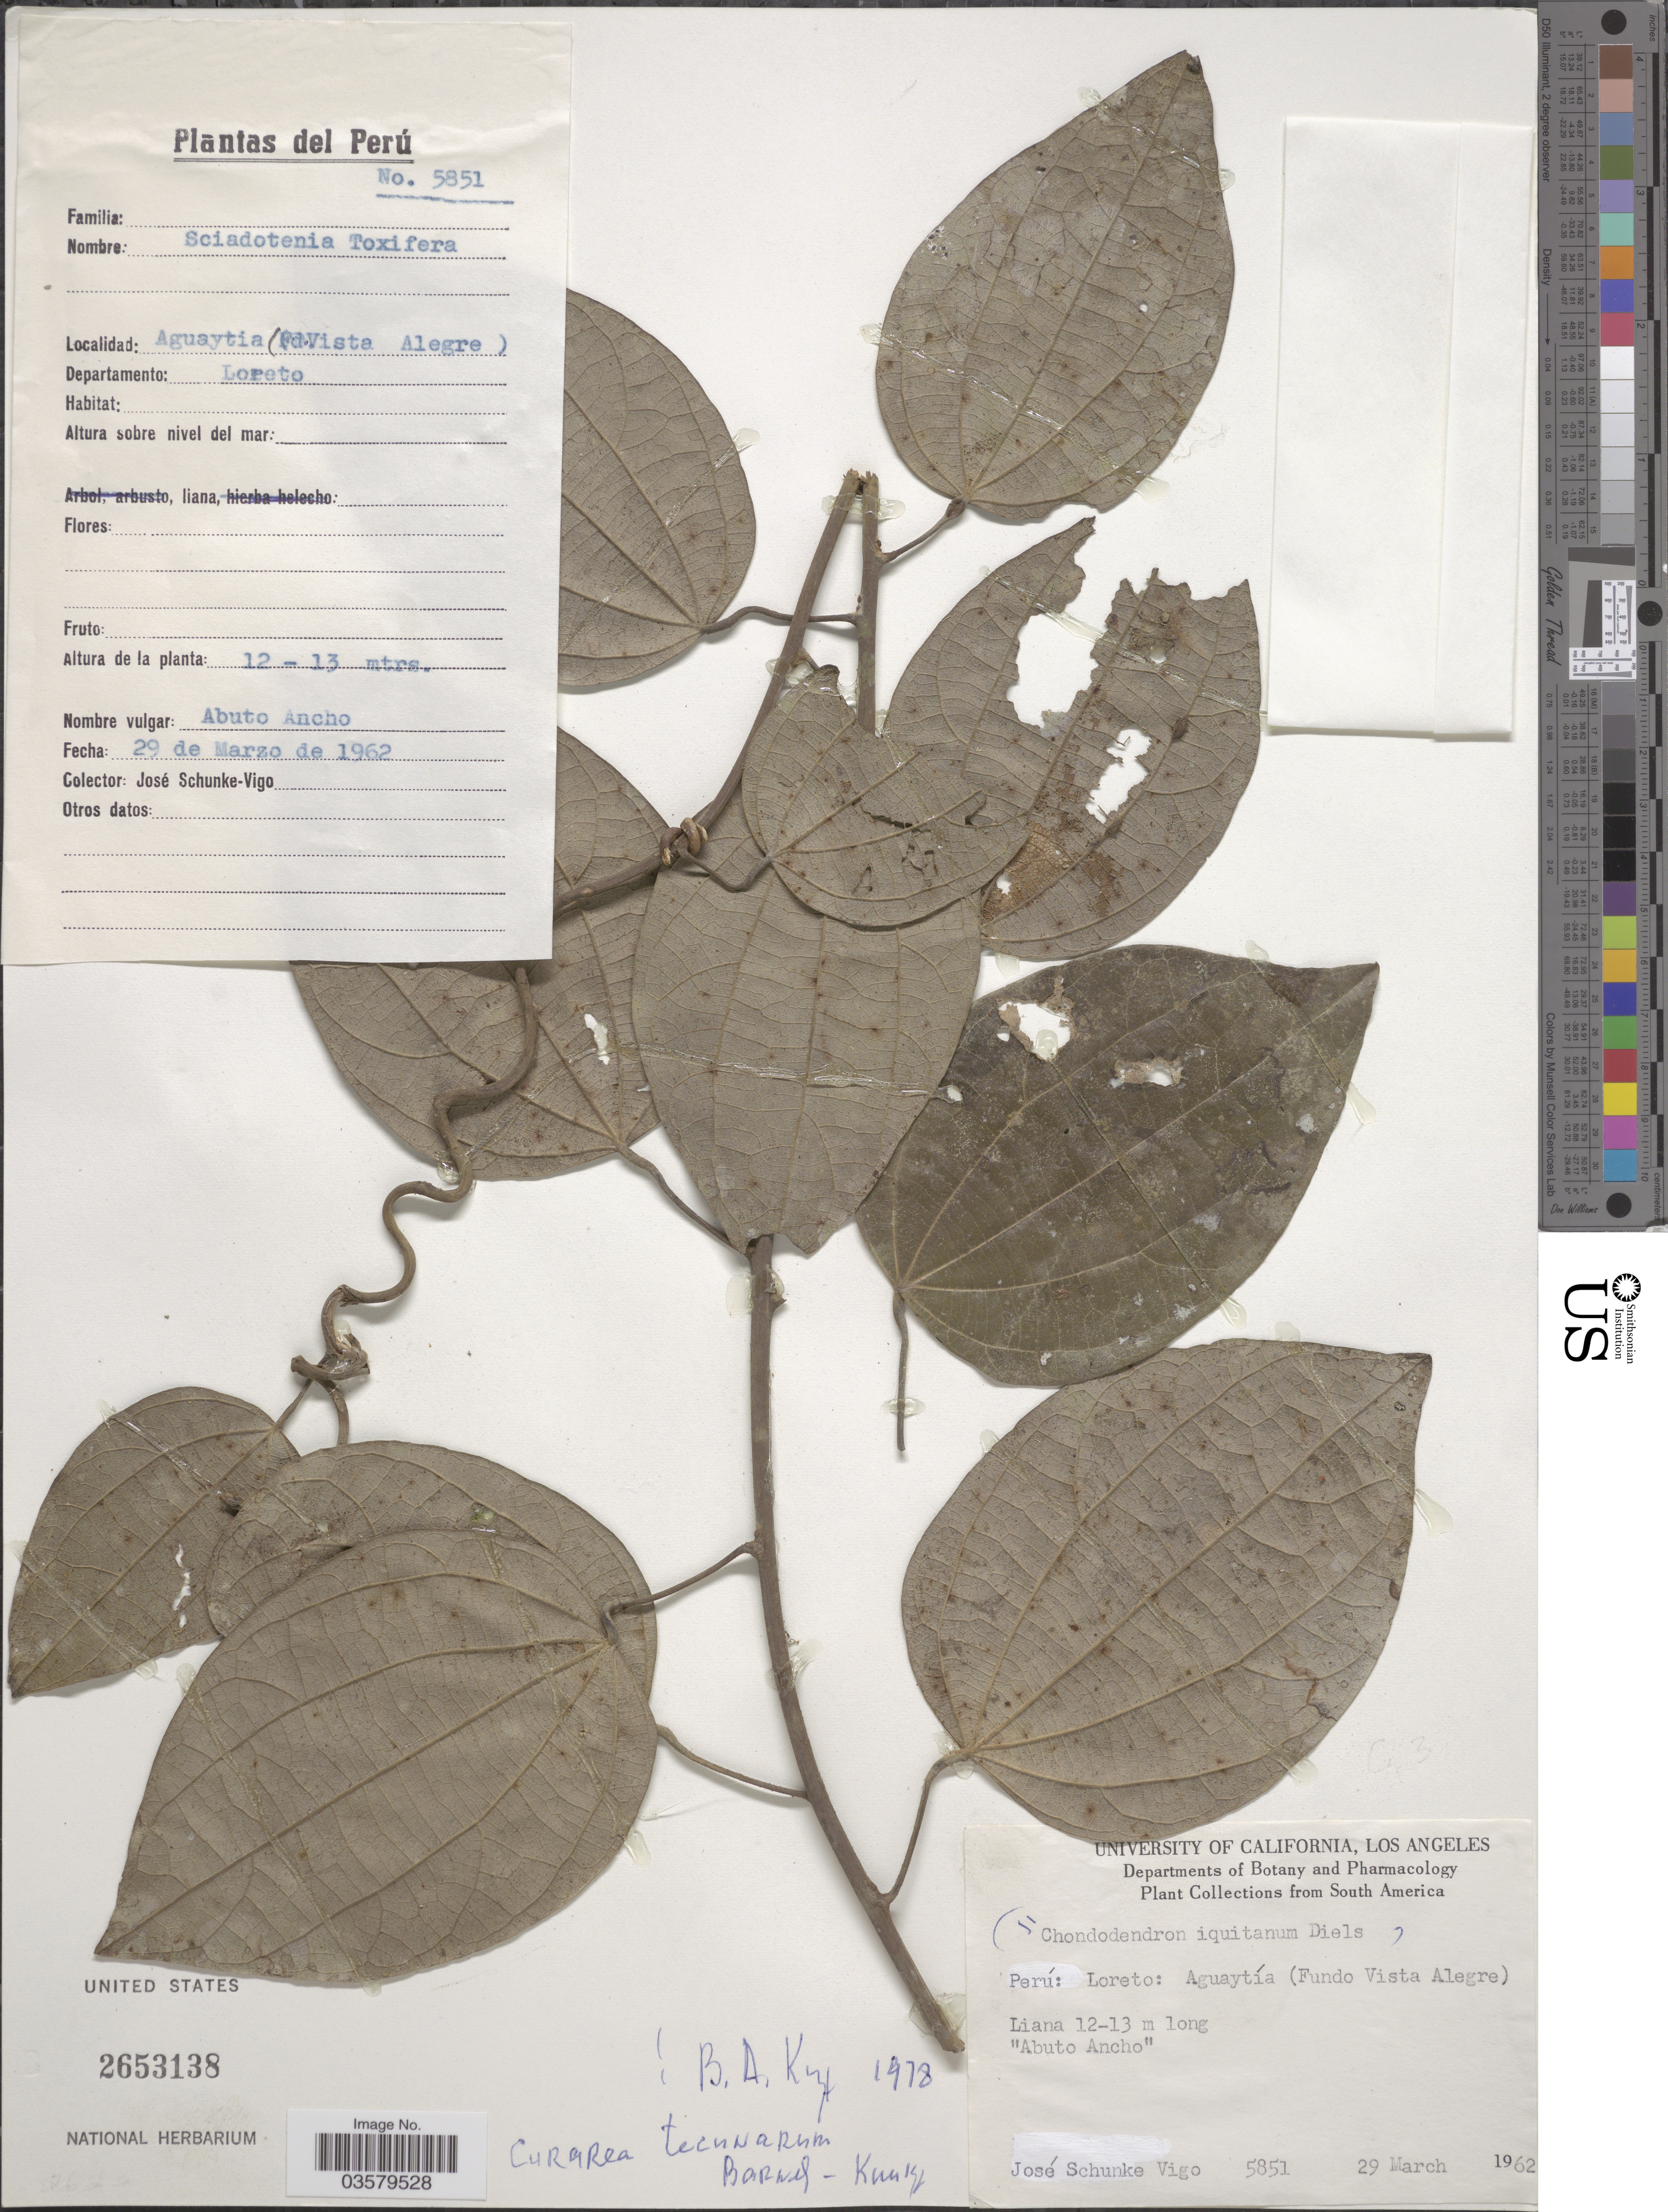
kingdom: Plantae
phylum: Tracheophyta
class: Magnoliopsida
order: Ranunculales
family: Menispermaceae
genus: Curarea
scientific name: Curarea tecunarum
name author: Barneby & Krukoff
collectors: J. Schunke Vigo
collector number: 5851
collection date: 1962-03-29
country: Peru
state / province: Loreto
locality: Aguaytía (Fundo Vista Alegre). Departamento: Loreto.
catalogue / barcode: US 2653138